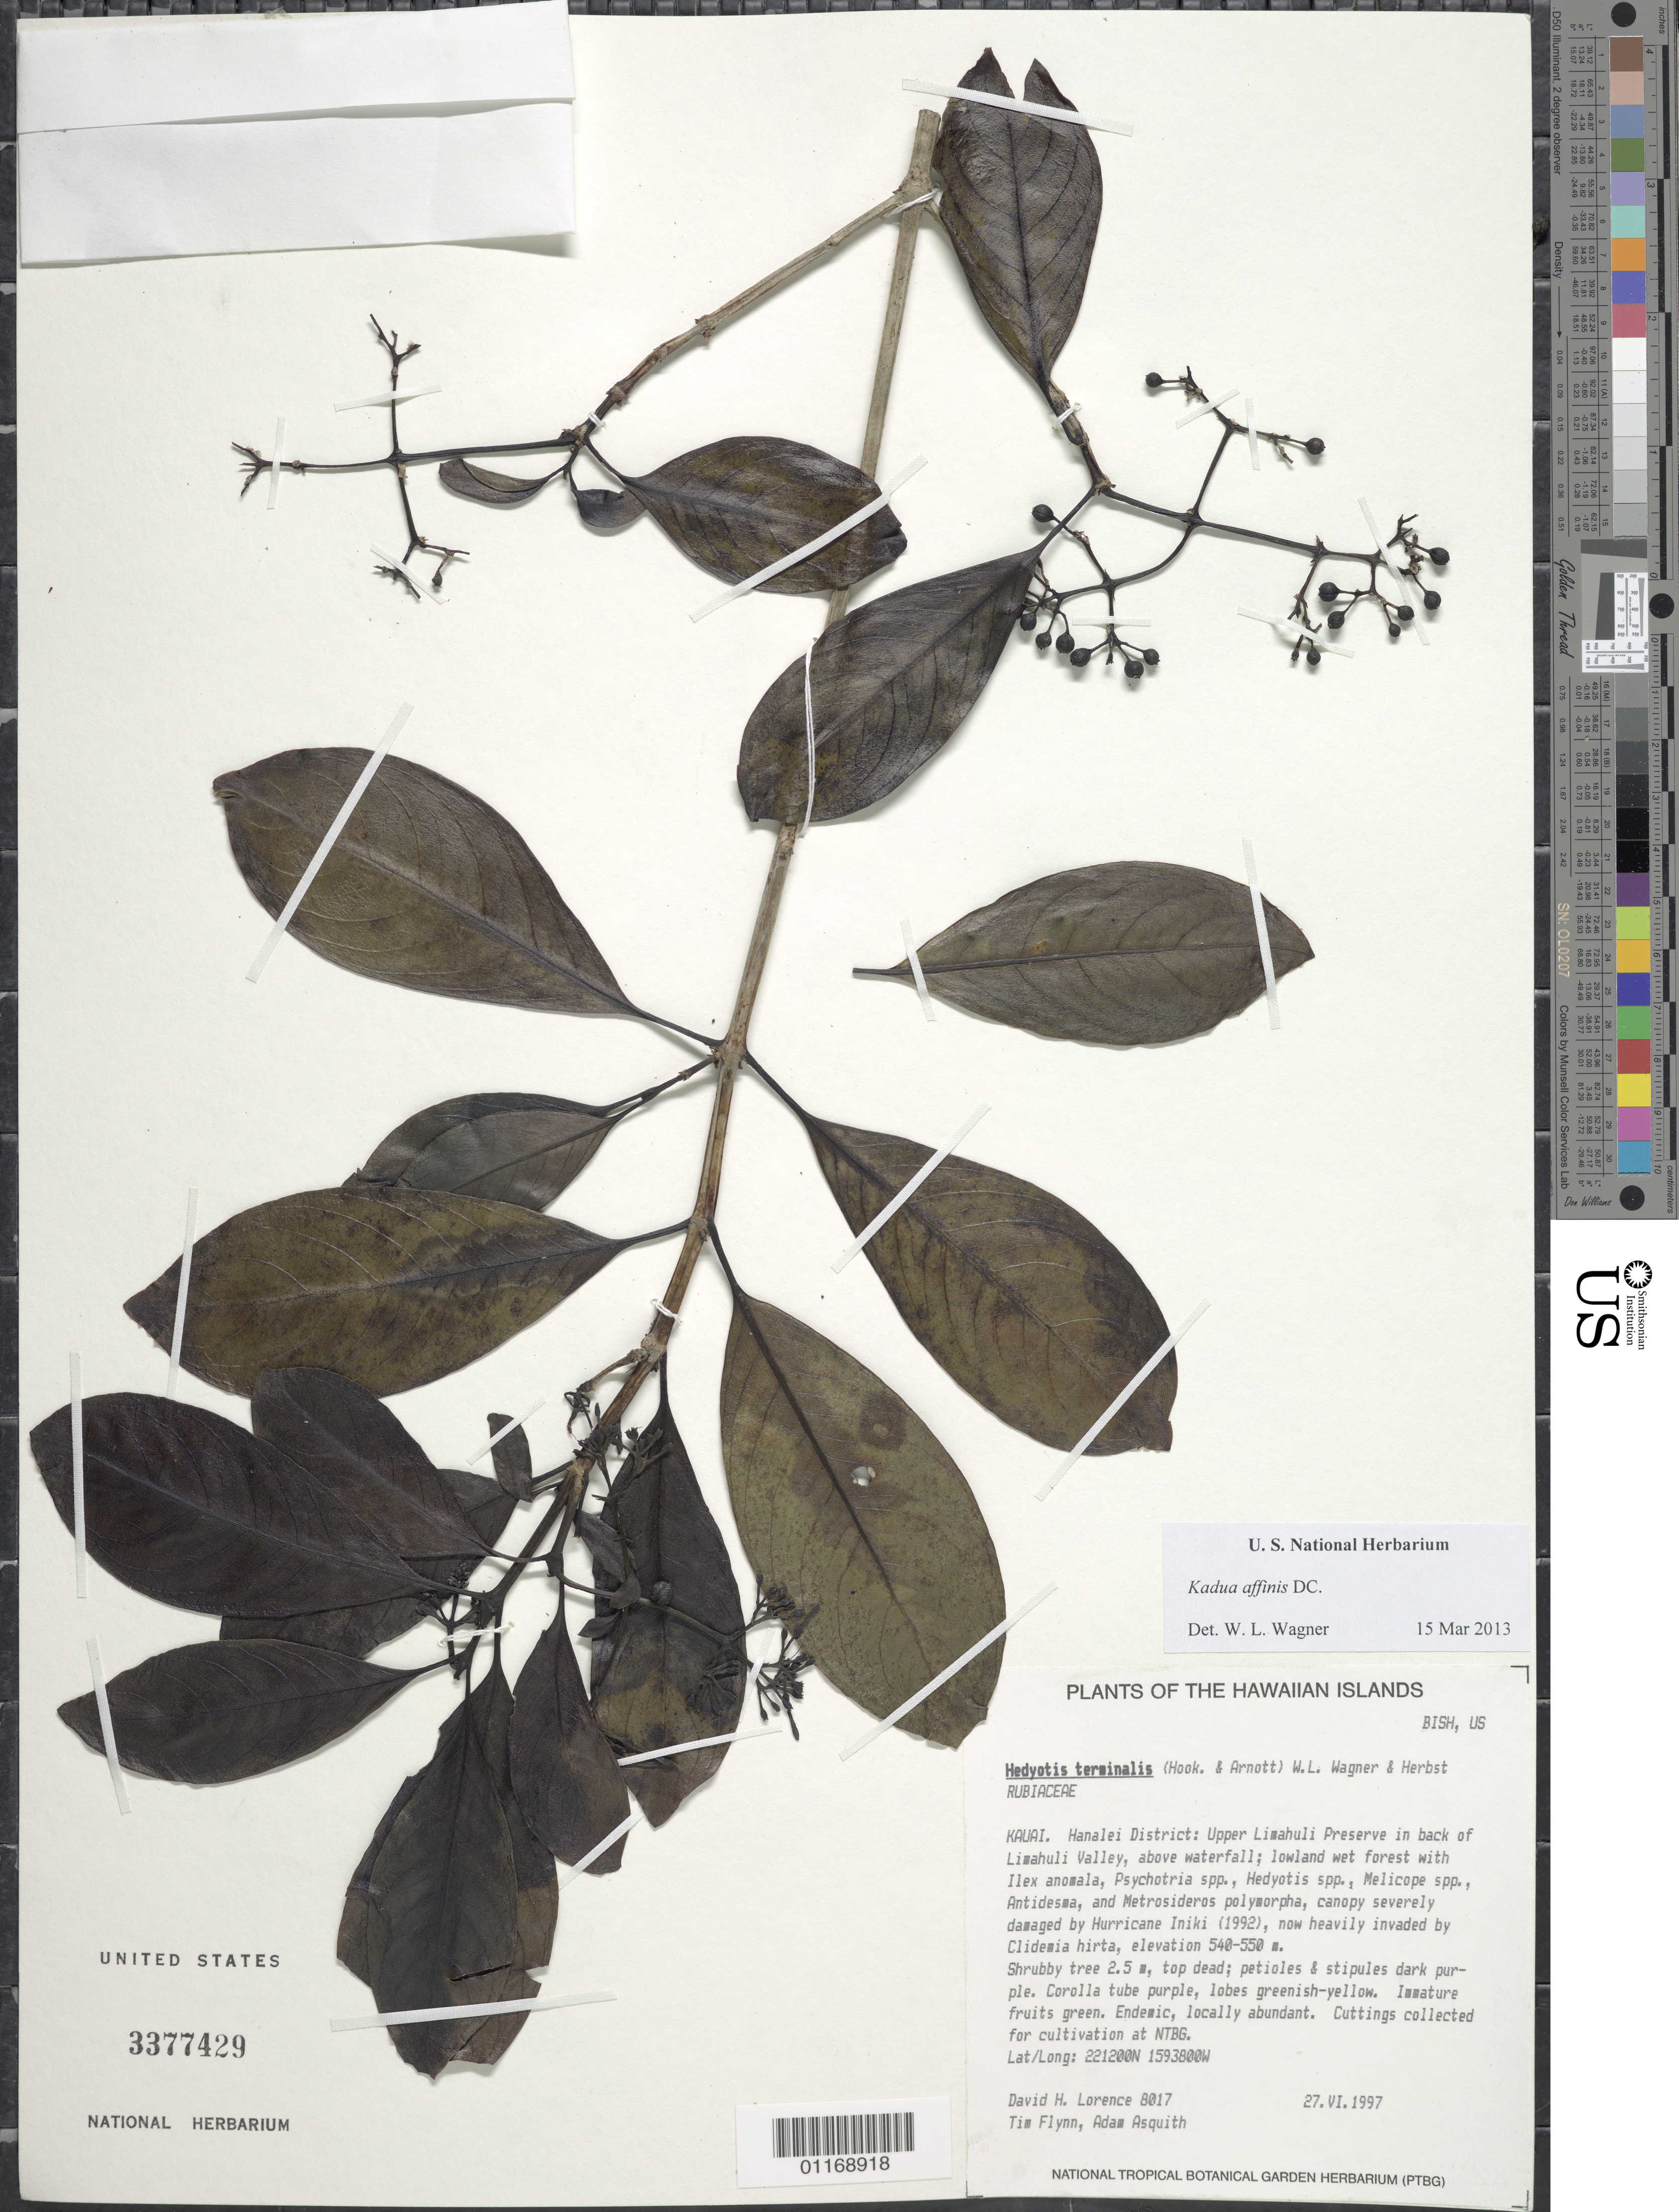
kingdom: Plantae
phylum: Tracheophyta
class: Magnoliopsida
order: Gentianales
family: Rubiaceae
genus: Kadua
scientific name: Kadua affinis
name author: DC.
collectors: D. Lorence, T. W. Flynn & A. Asquith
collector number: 8017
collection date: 1997-06-27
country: United States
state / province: Hawaii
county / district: Kauai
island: Kaua'i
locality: Hanalei District, upper Limahuli Preserve in back on Limahuli Valley, above waterfall.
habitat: Lowland wet forest.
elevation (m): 540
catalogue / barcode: US 3377429